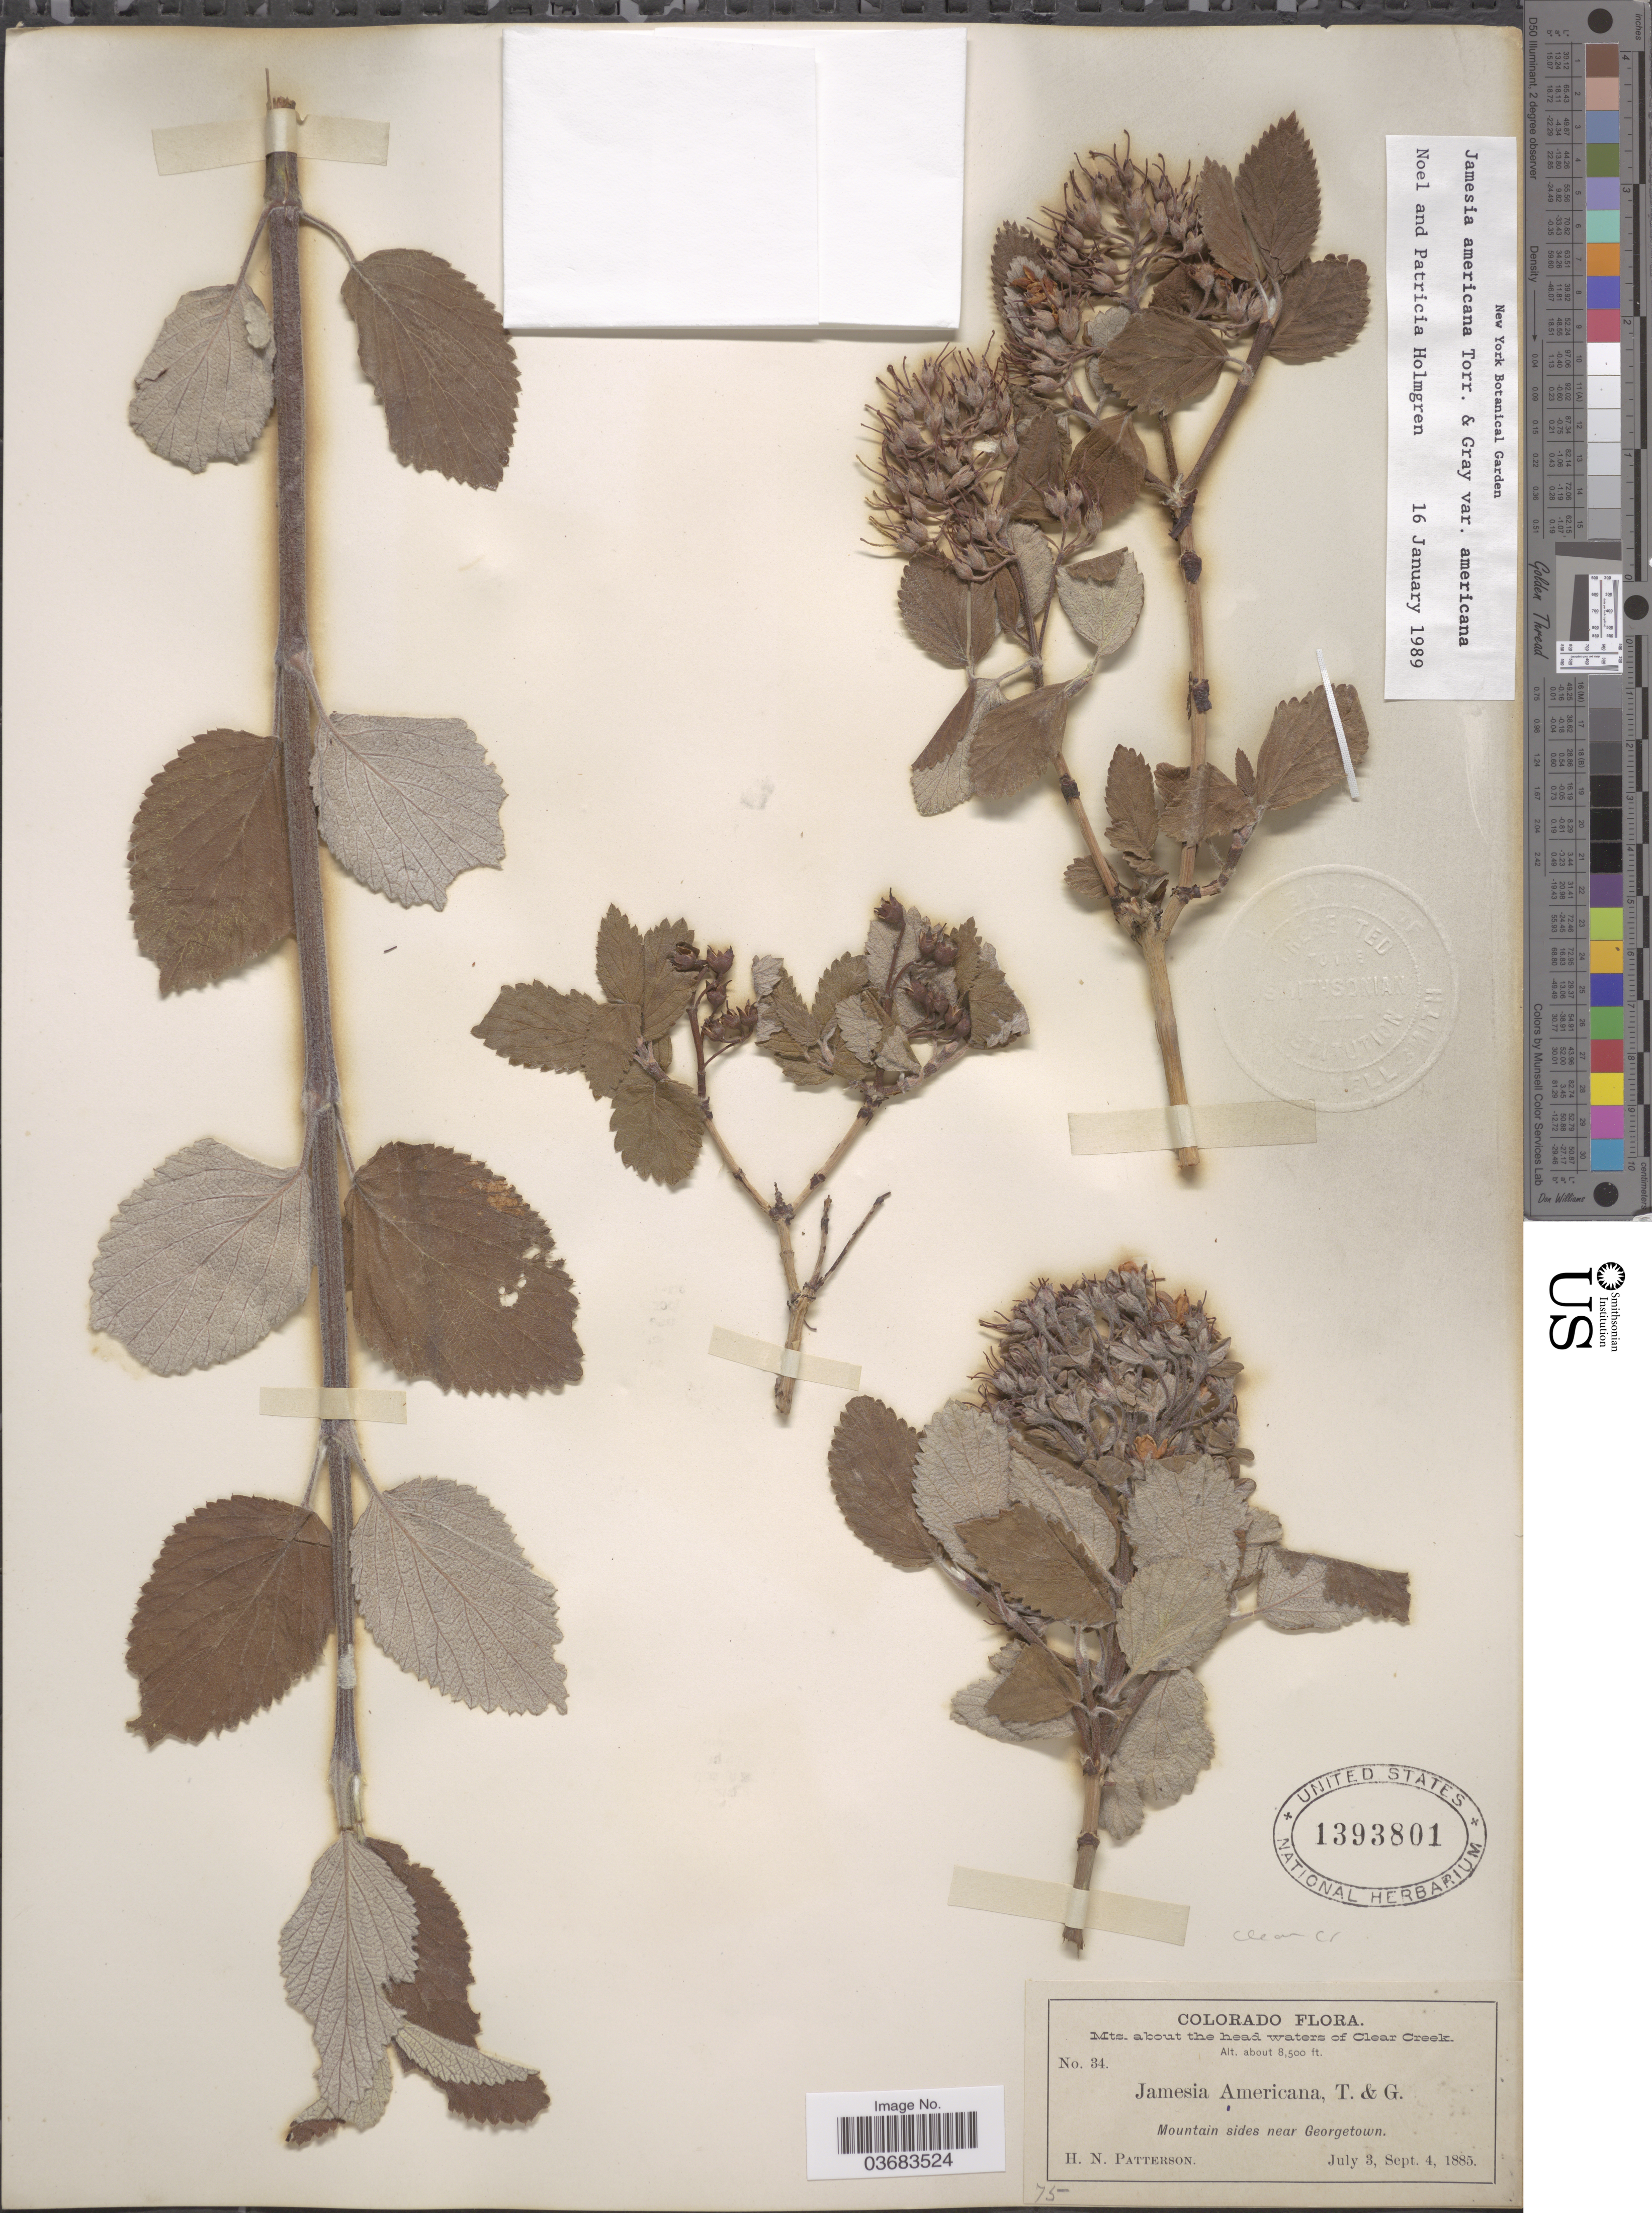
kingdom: Plantae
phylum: Tracheophyta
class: Magnoliopsida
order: Cornales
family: Hydrangeaceae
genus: Edwinia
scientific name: Edwinia americana var. americana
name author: (Torr. & A. Gray) A. Heller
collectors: H. N. Patterson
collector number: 34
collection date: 1885-07-03/1885-09-04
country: United States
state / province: Colorado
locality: Clear Cr. Mts. about the head waters of Clear Creek. Mountain sides near Georgetown.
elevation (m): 2591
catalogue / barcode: US 1393801